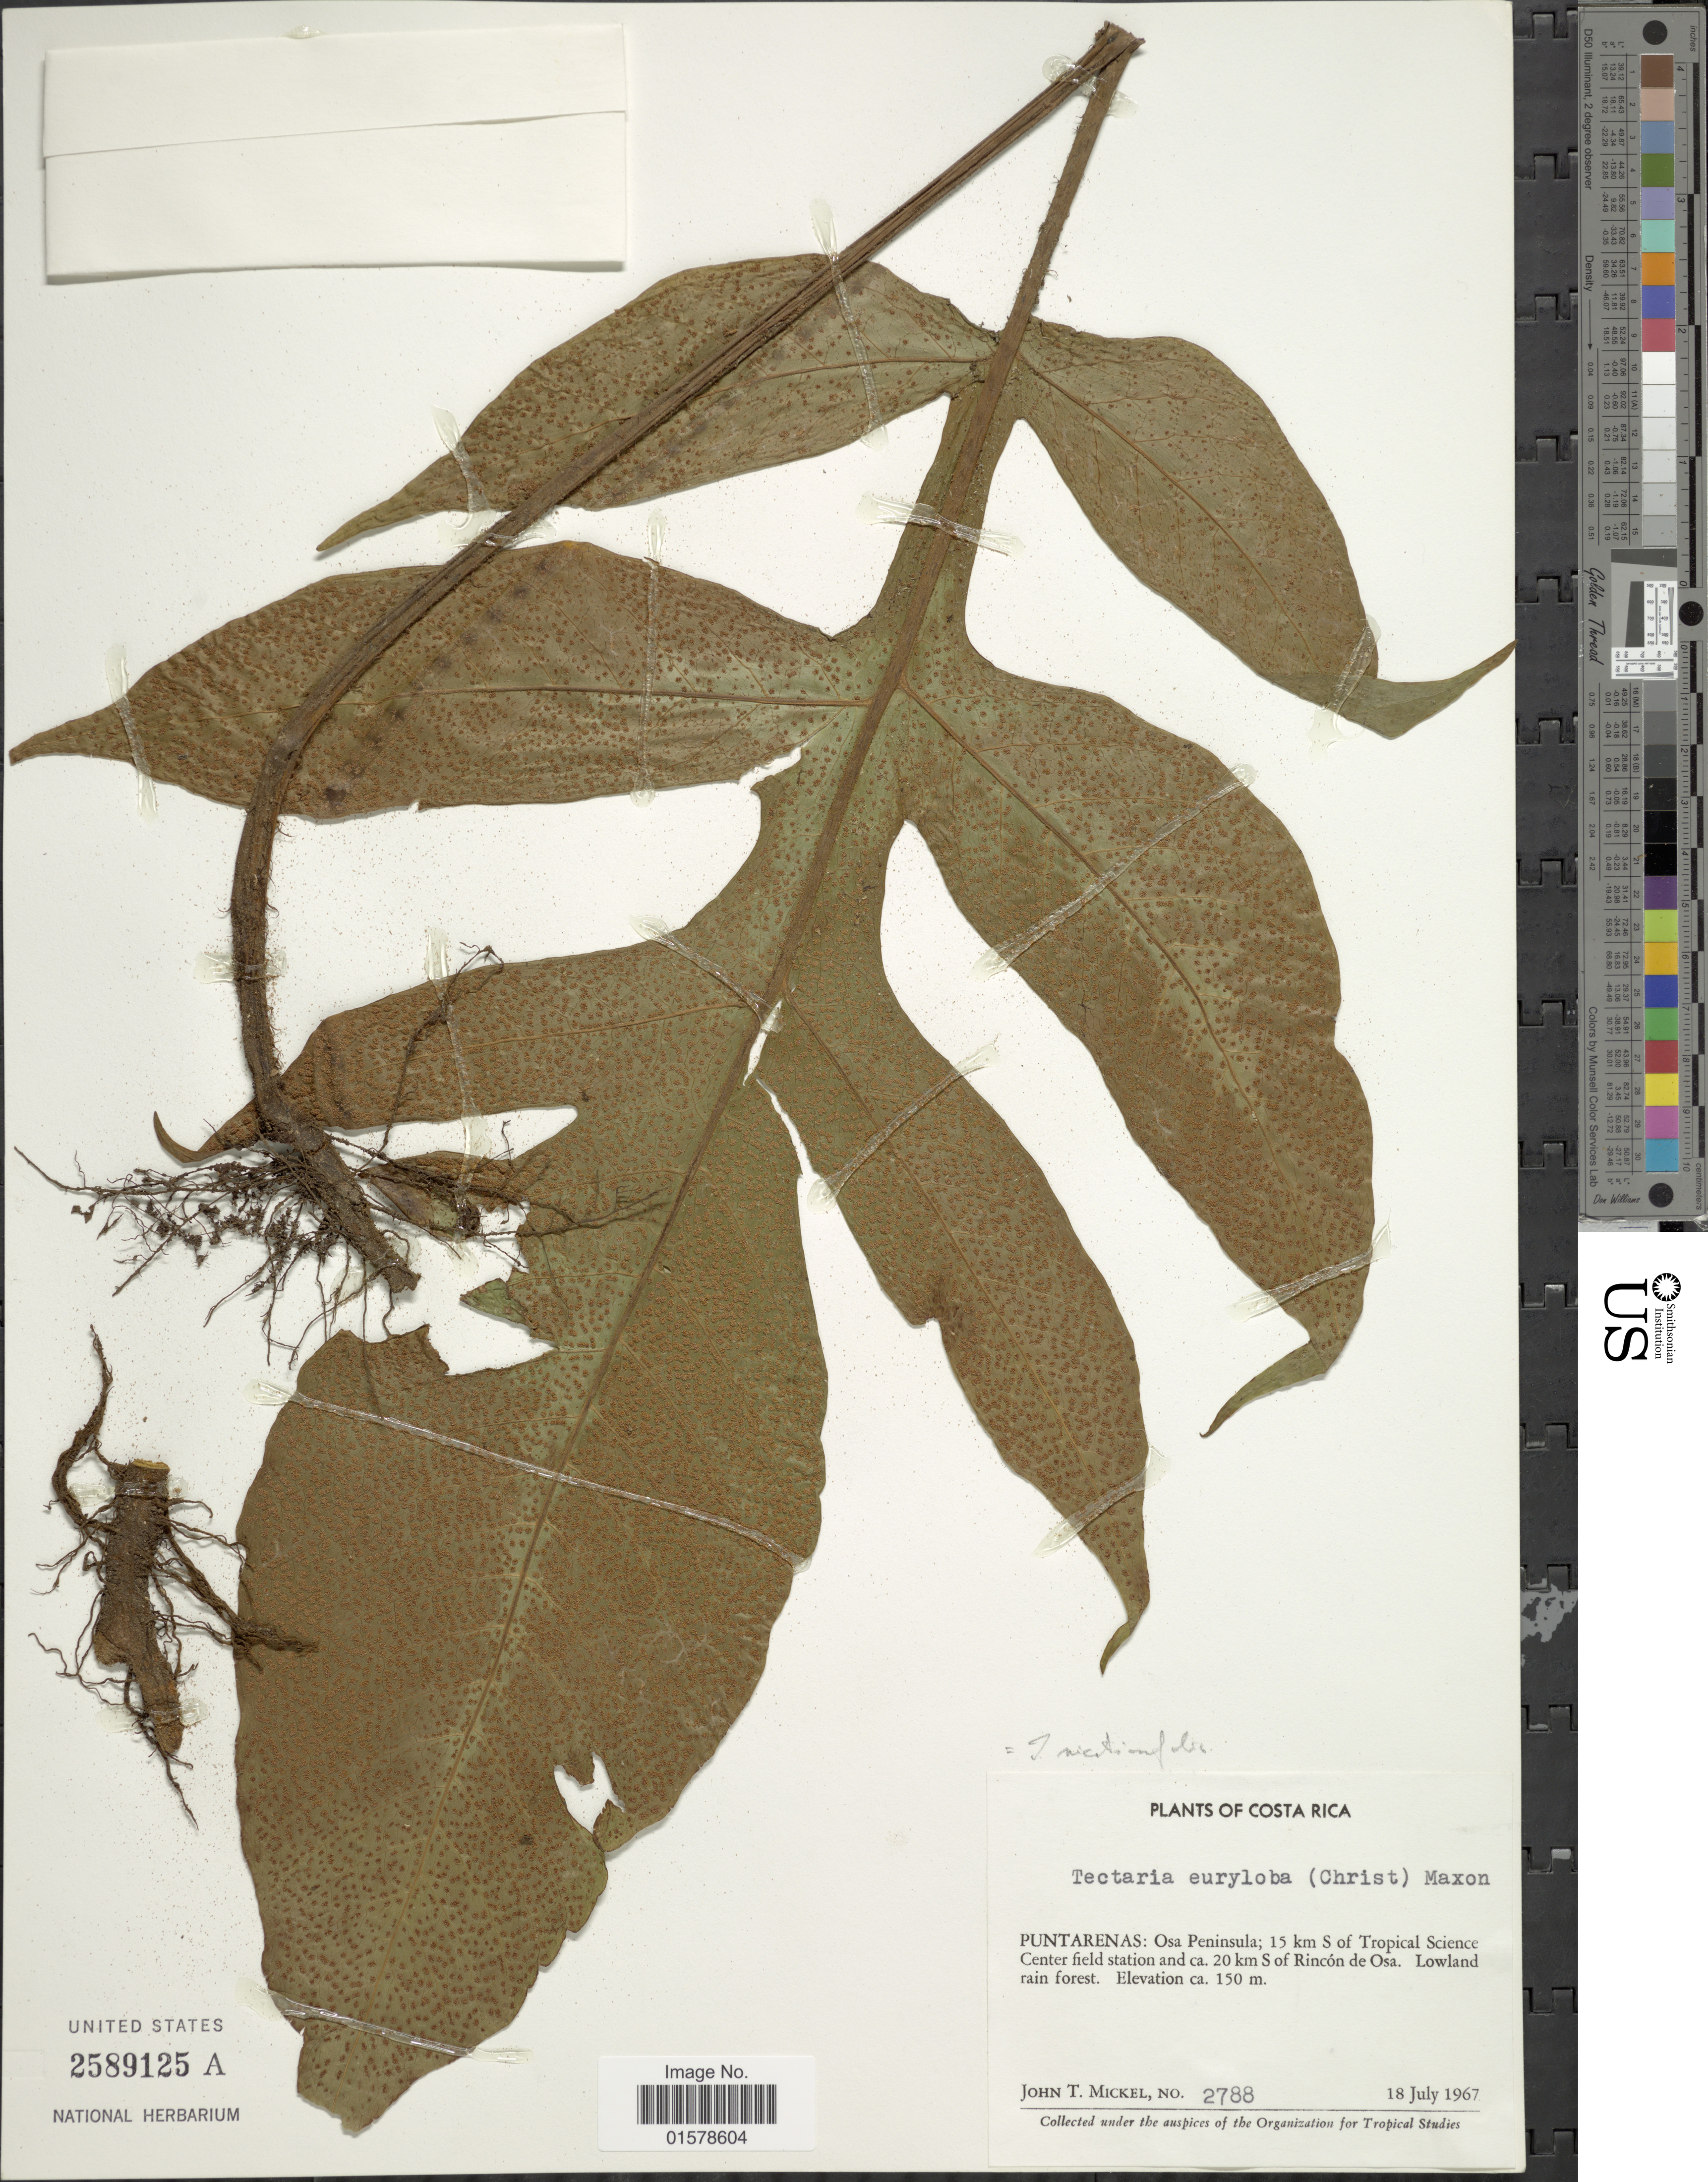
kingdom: Plantae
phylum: Tracheophyta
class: Polypodiopsida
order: Polypodiales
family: Tectariaceae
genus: Tectaria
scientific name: Tectaria nicotianifolia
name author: (Baker) C. Chr.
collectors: J. T. Mickel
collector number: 2788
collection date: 1967-07-18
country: Costa Rica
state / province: Puntarenas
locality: Osa Peninsula; 15 km S of Tropical Science Center field station and ca. 20 km S of Rincon de Osa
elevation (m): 150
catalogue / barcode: US 2589125A